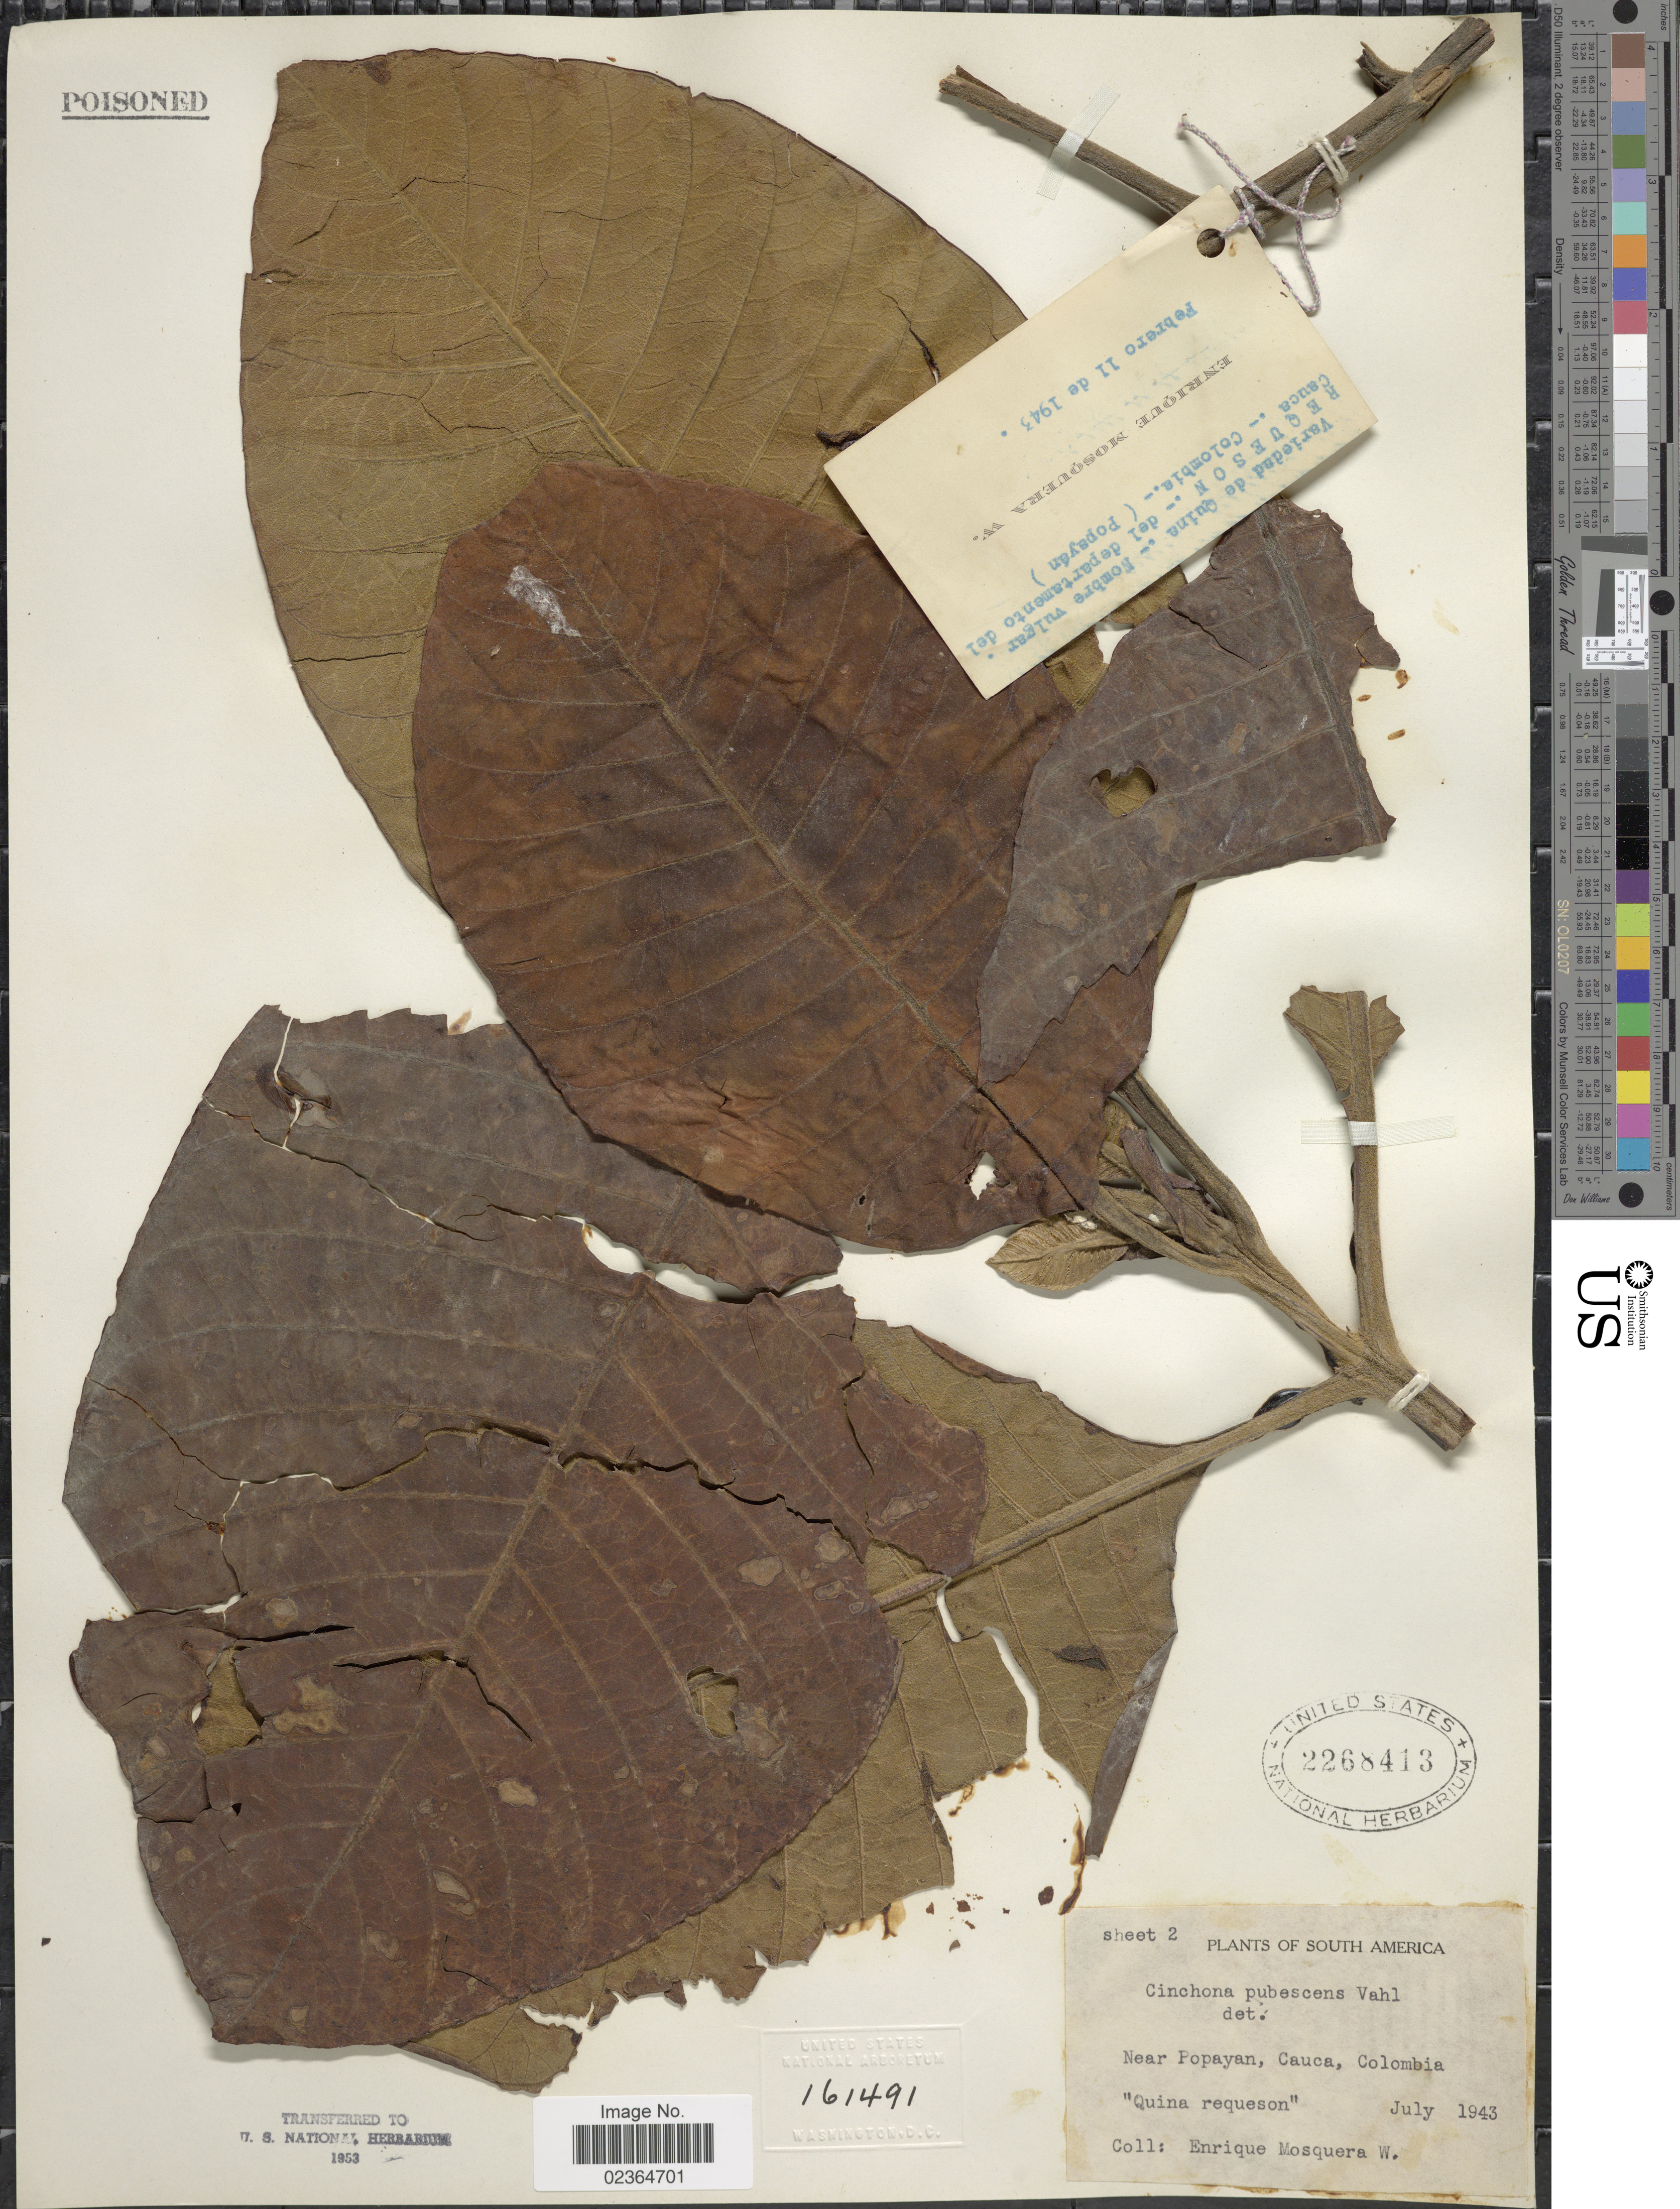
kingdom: Plantae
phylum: Tracheophyta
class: Magnoliopsida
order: Gentianales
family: Rubiaceae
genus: Cinchona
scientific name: Cinchona pubescens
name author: Vahl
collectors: E. Mosquera W.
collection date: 1943-07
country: Colombia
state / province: Cauca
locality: Near Popayan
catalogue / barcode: US 2268413